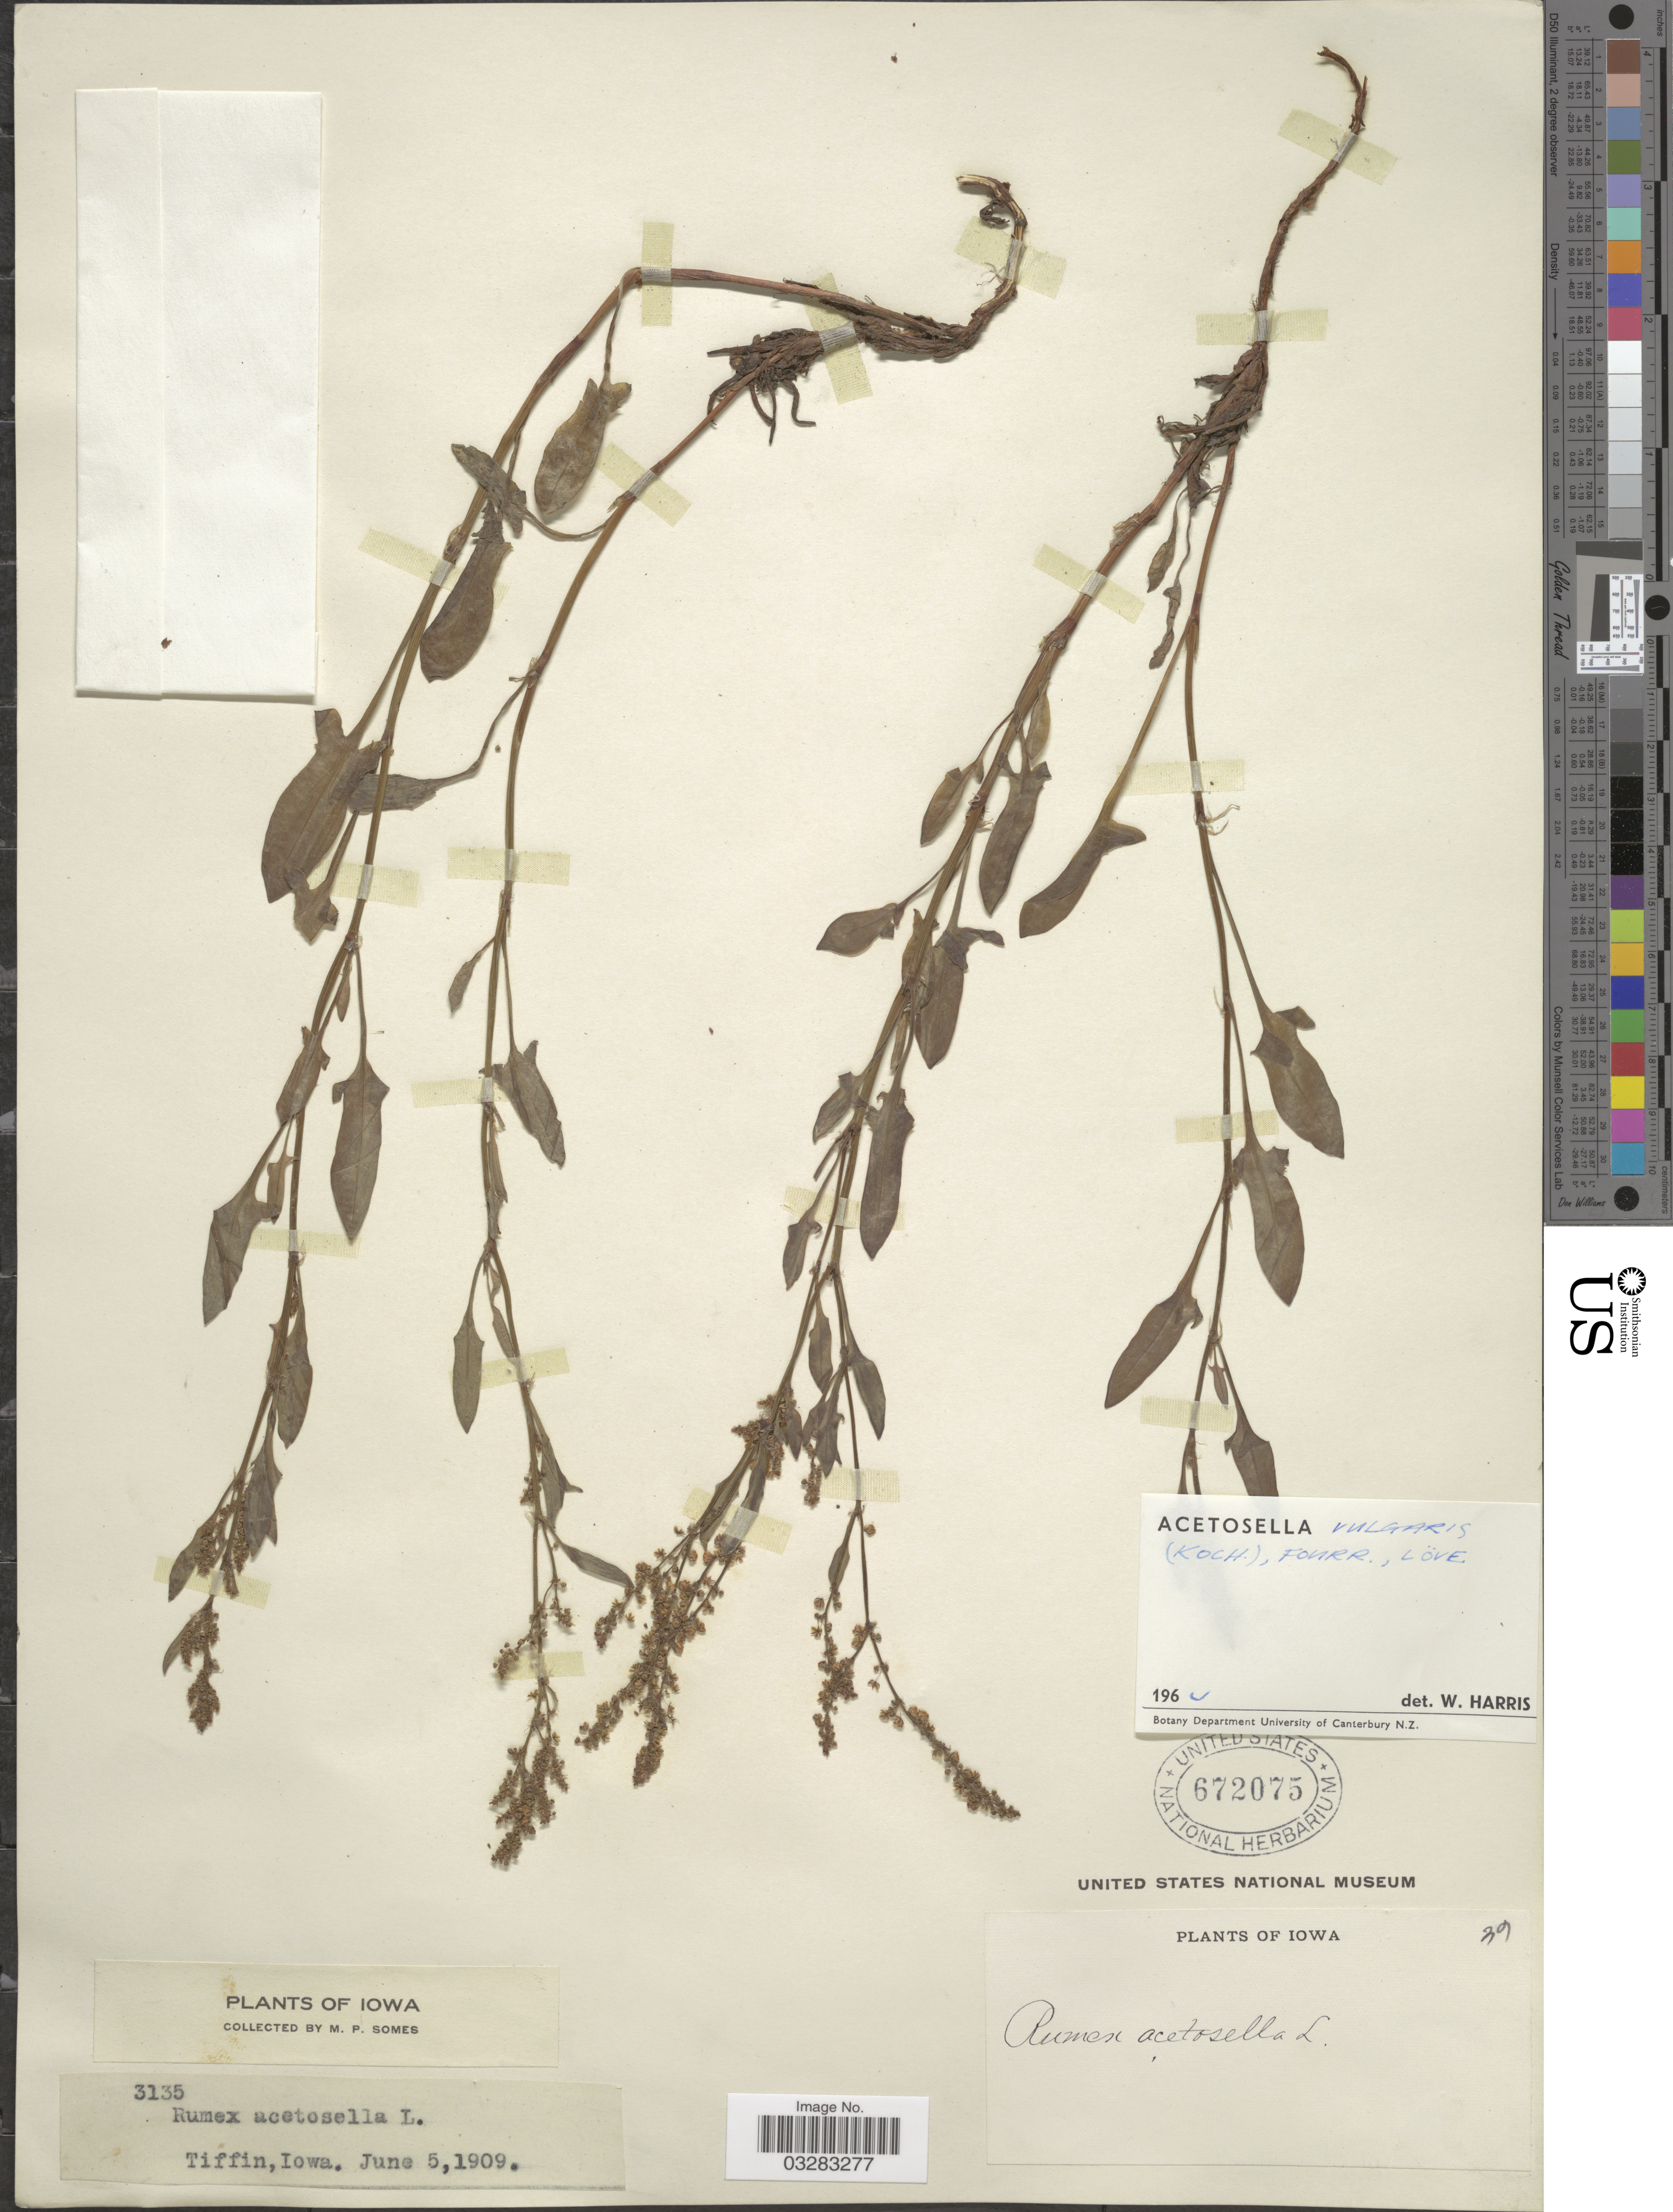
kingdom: Plantae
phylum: Tracheophyta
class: Magnoliopsida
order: Caryophyllales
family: Polygonaceae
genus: Rumex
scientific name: Rumex acetosella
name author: L.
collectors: M. Somes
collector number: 3135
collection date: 1909-06-05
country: United States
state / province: Iowa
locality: Tiffin.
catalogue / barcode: US 672075